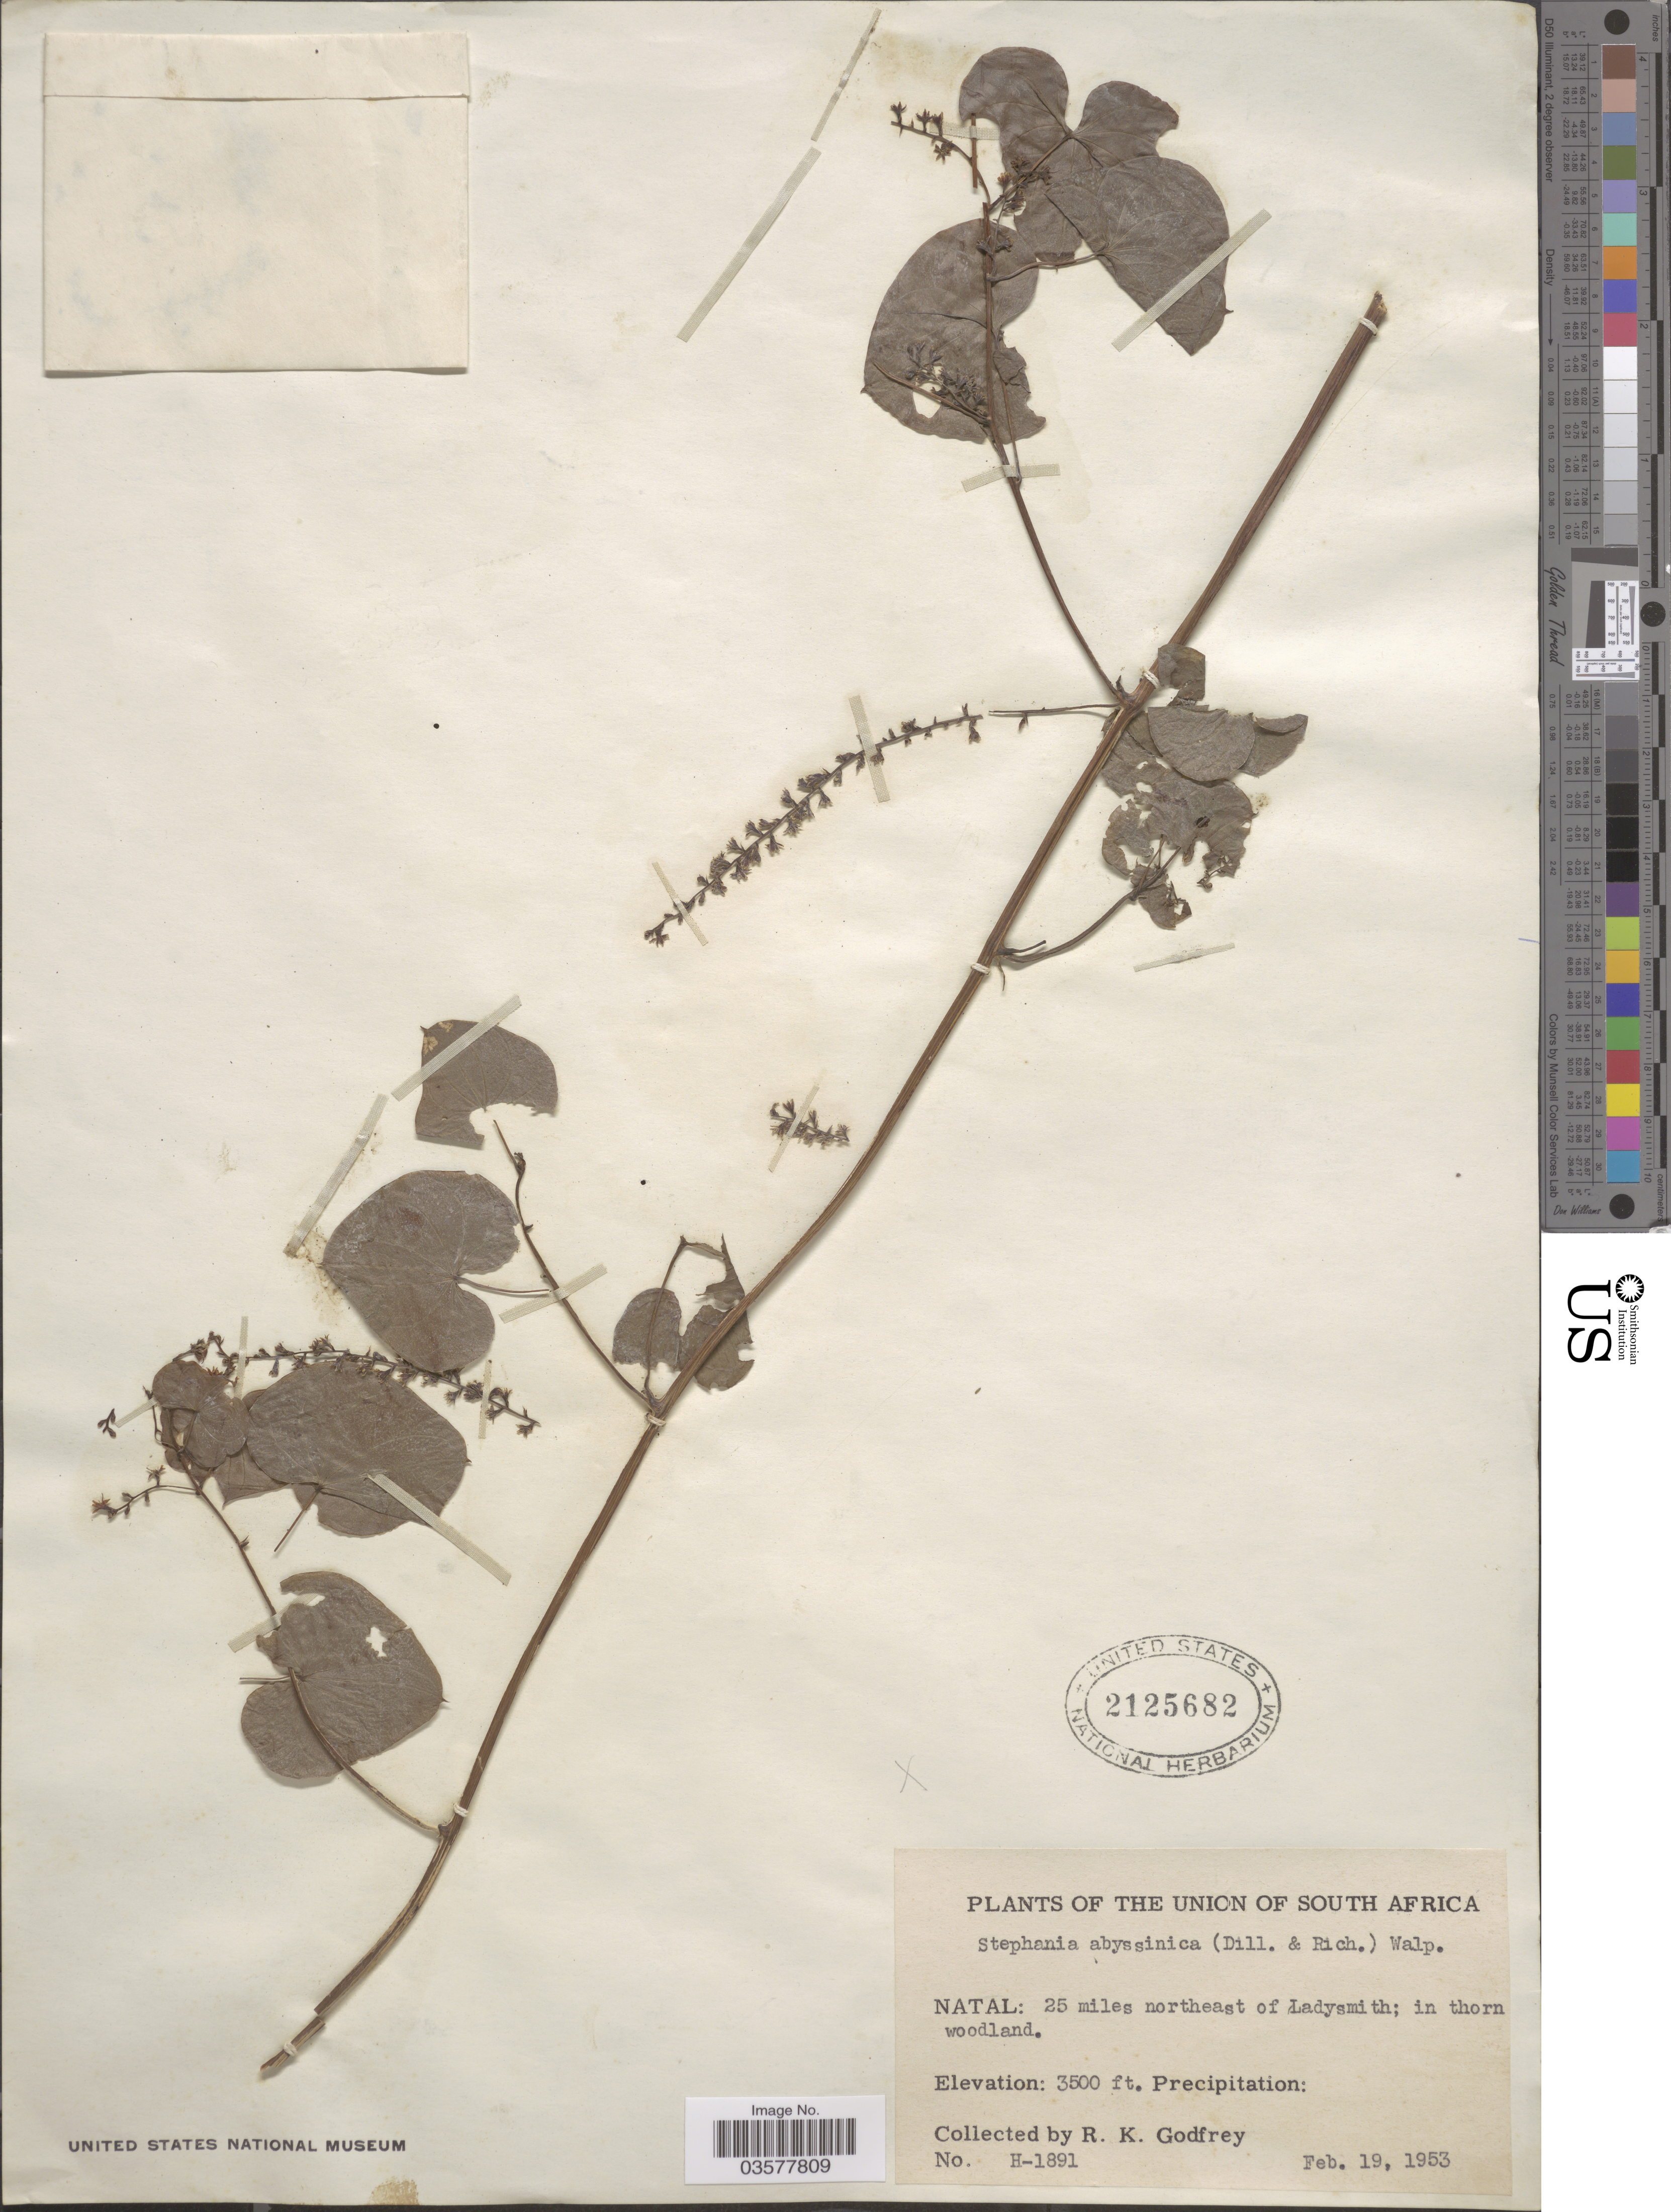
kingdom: Plantae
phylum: Tracheophyta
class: Magnoliopsida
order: Ranunculales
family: Menispermaceae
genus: Stephania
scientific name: Stephania abyssinica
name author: (Quart.-Dill. & A. Rich.) Walp.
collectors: R. K. Godfrey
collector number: H-1891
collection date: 1953-02-19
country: South Africa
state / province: KwaZulu-Natal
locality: The Union of South Africa. Natal: 25 miles northeast of Ladysmith.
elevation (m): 1067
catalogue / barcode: US 2125682